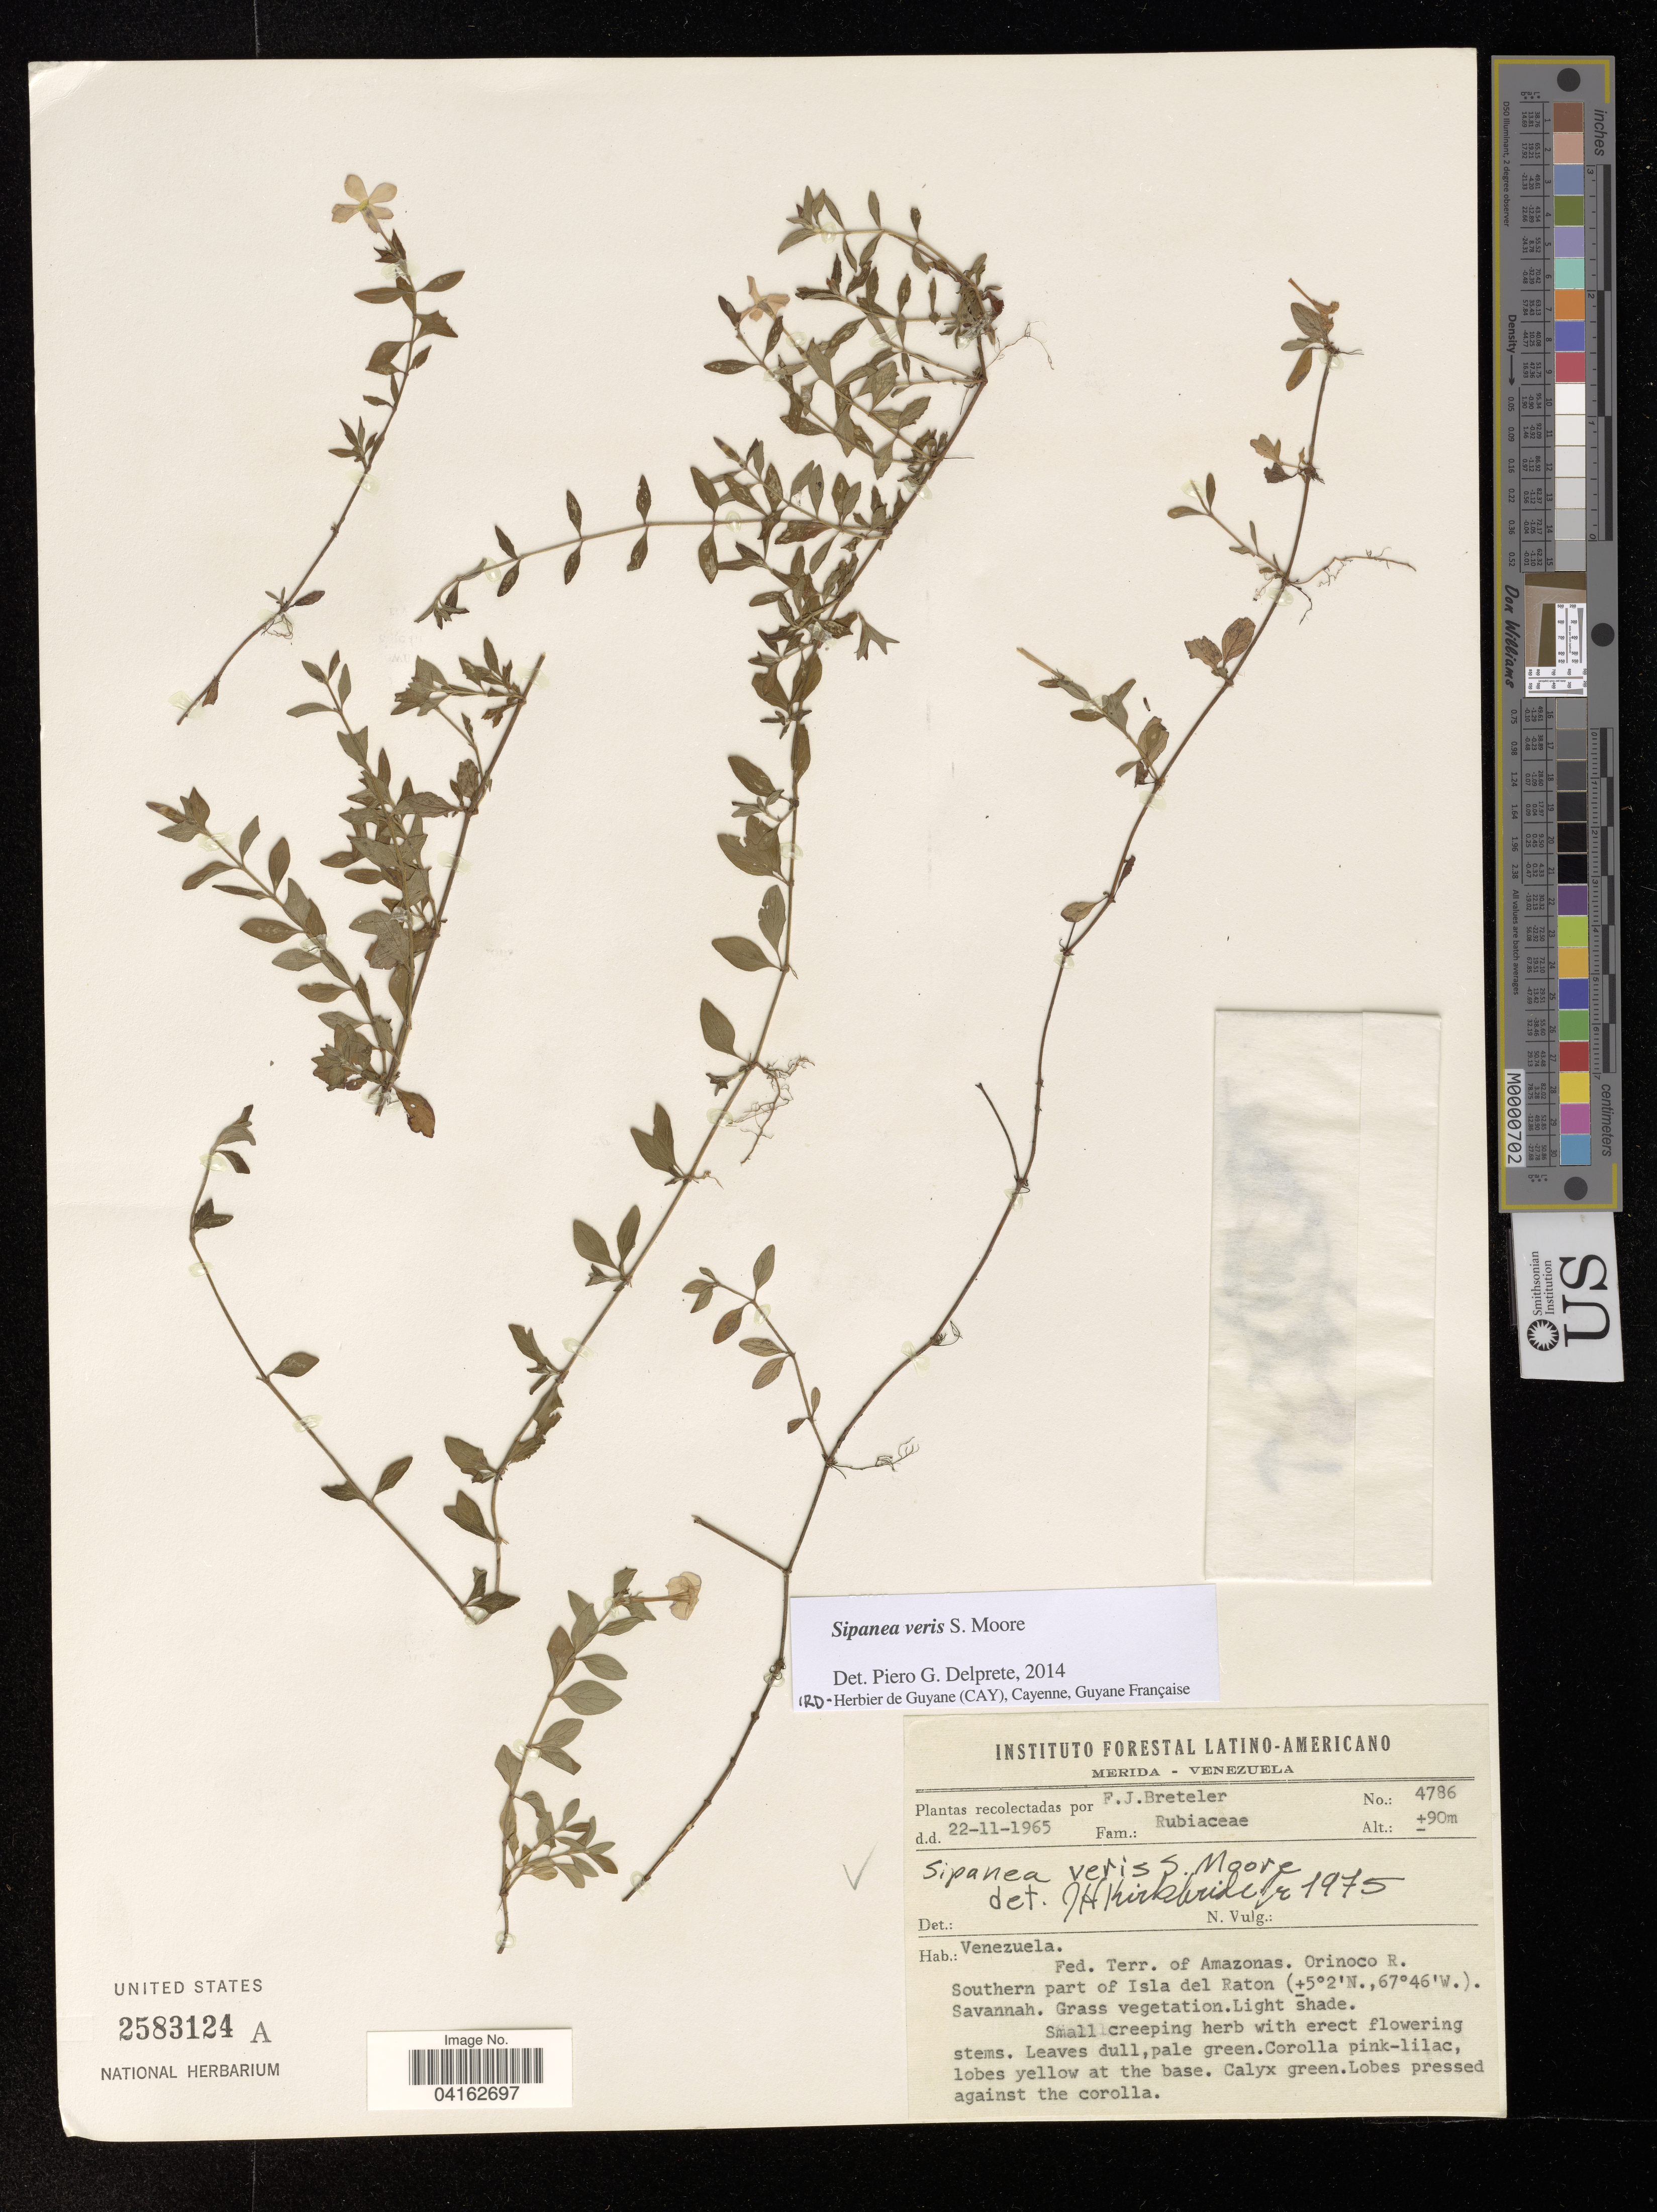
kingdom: Plantae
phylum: Tracheophyta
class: Magnoliopsida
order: Gentianales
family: Rubiaceae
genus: Sipanea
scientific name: Sipanea veris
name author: S. Moore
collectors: F. J. Breteler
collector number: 4786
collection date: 1965-11-22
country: Venezuela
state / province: Amazonas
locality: Fed. Terr. of Amazonas. Orinoco R. Southern part of Isla del Raton.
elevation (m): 90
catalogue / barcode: US 2583124A